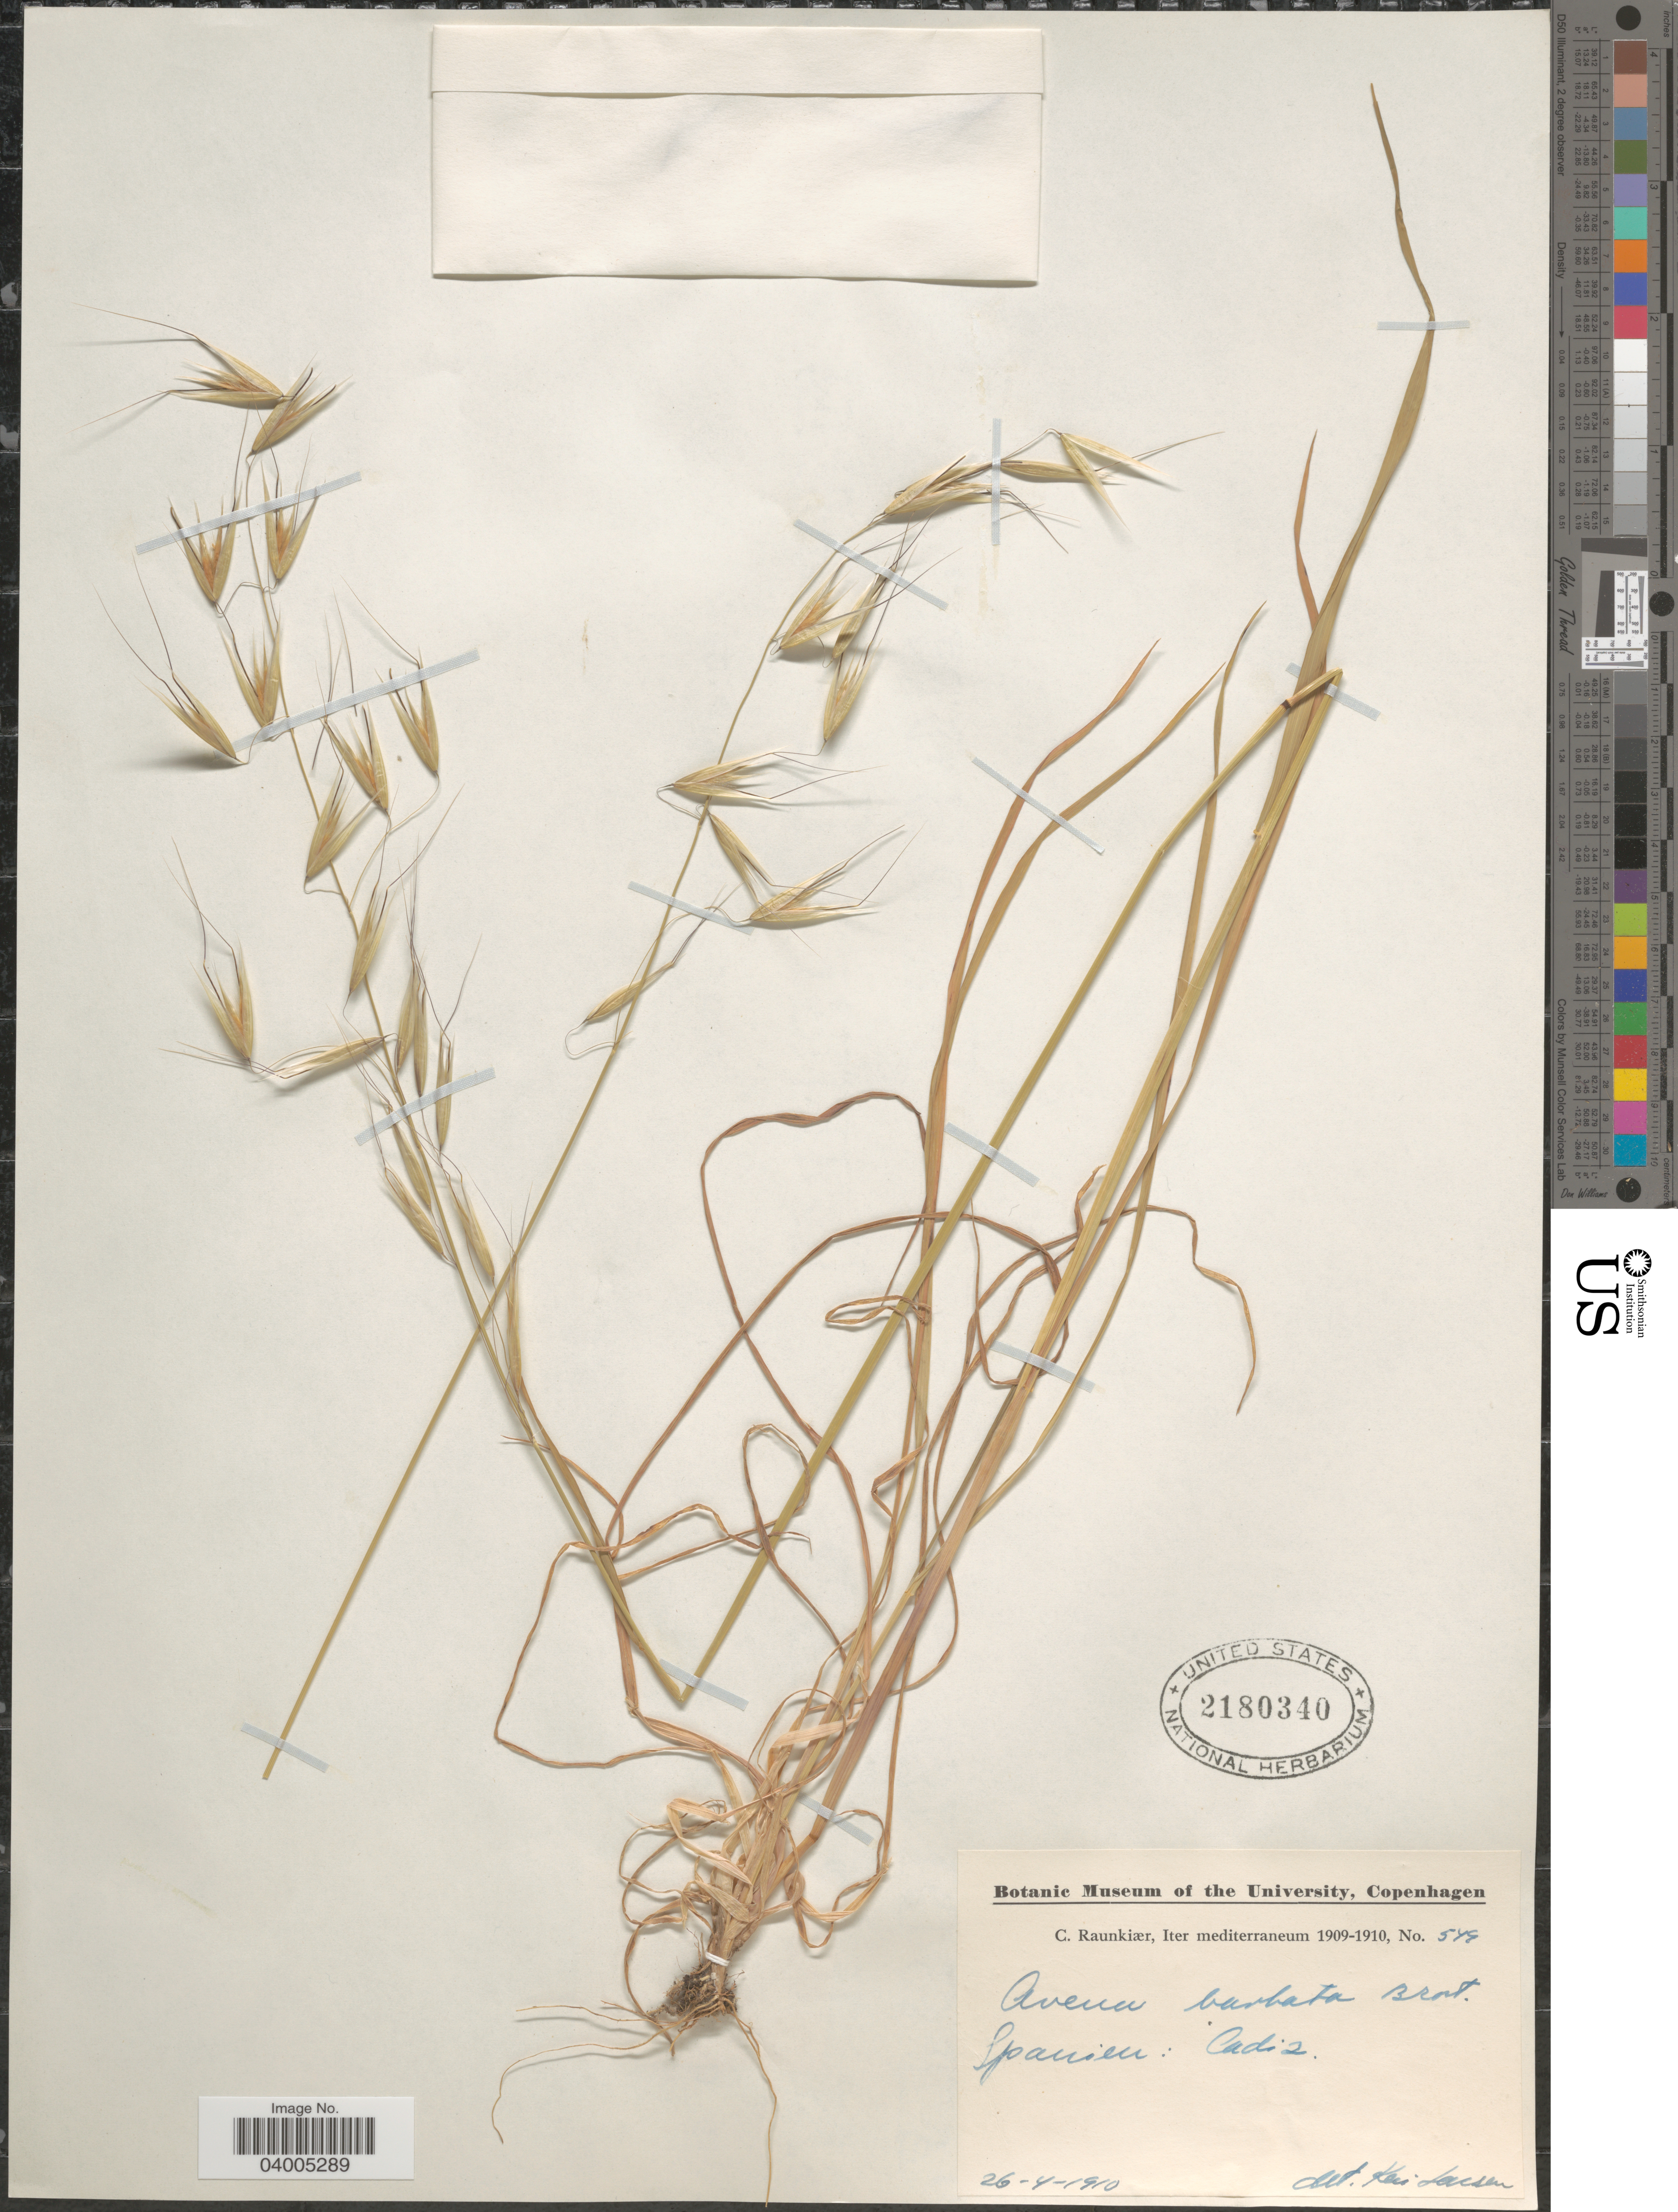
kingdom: Plantae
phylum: Tracheophyta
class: Liliopsida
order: Poales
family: Poaceae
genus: Avena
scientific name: Avena barbata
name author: Pott ex Link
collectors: C. Raunkiær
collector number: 549*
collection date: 1910-04-26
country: Spain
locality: Iter mediterraneum. Cadiz.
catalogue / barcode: US 2180340